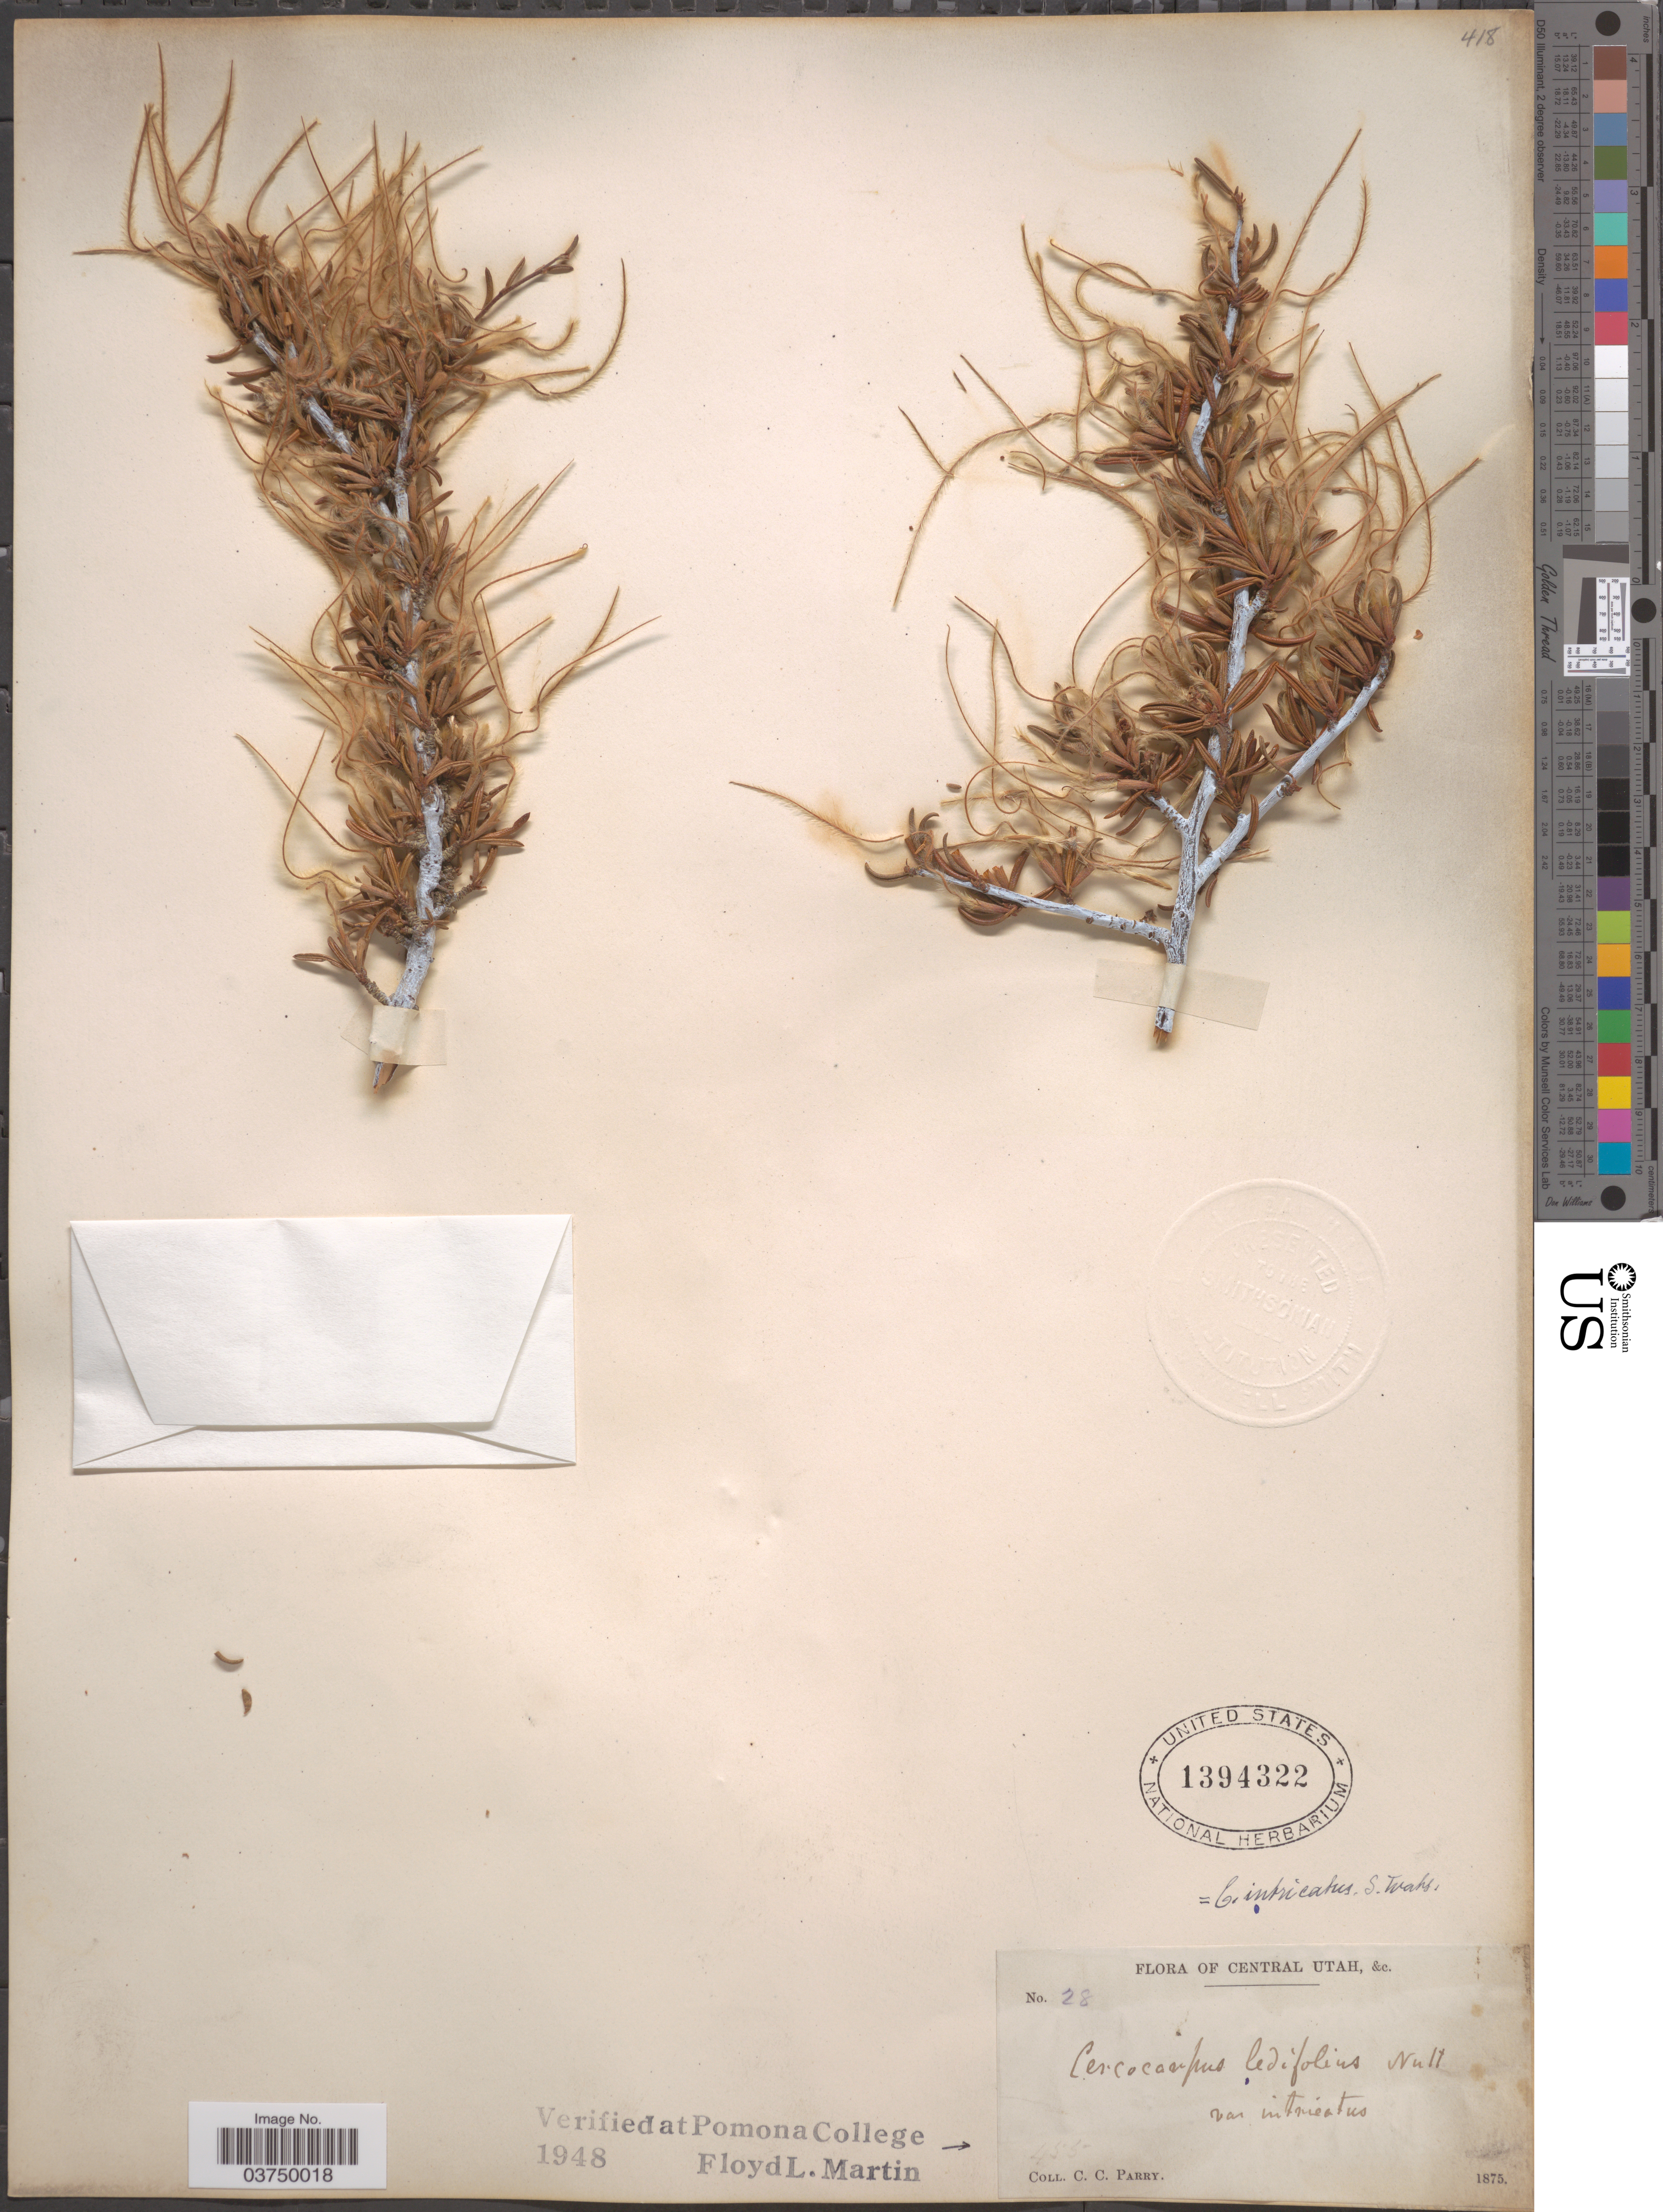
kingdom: Plantae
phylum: Tracheophyta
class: Magnoliopsida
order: Rosales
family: Rosaceae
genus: Cercocarpus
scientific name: Cercocarpus ledifolius var. intricatus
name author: Nutt.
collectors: C. C. Parry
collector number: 28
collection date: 1875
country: United States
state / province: Utah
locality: Central Utah, &c.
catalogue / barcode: US 1394322